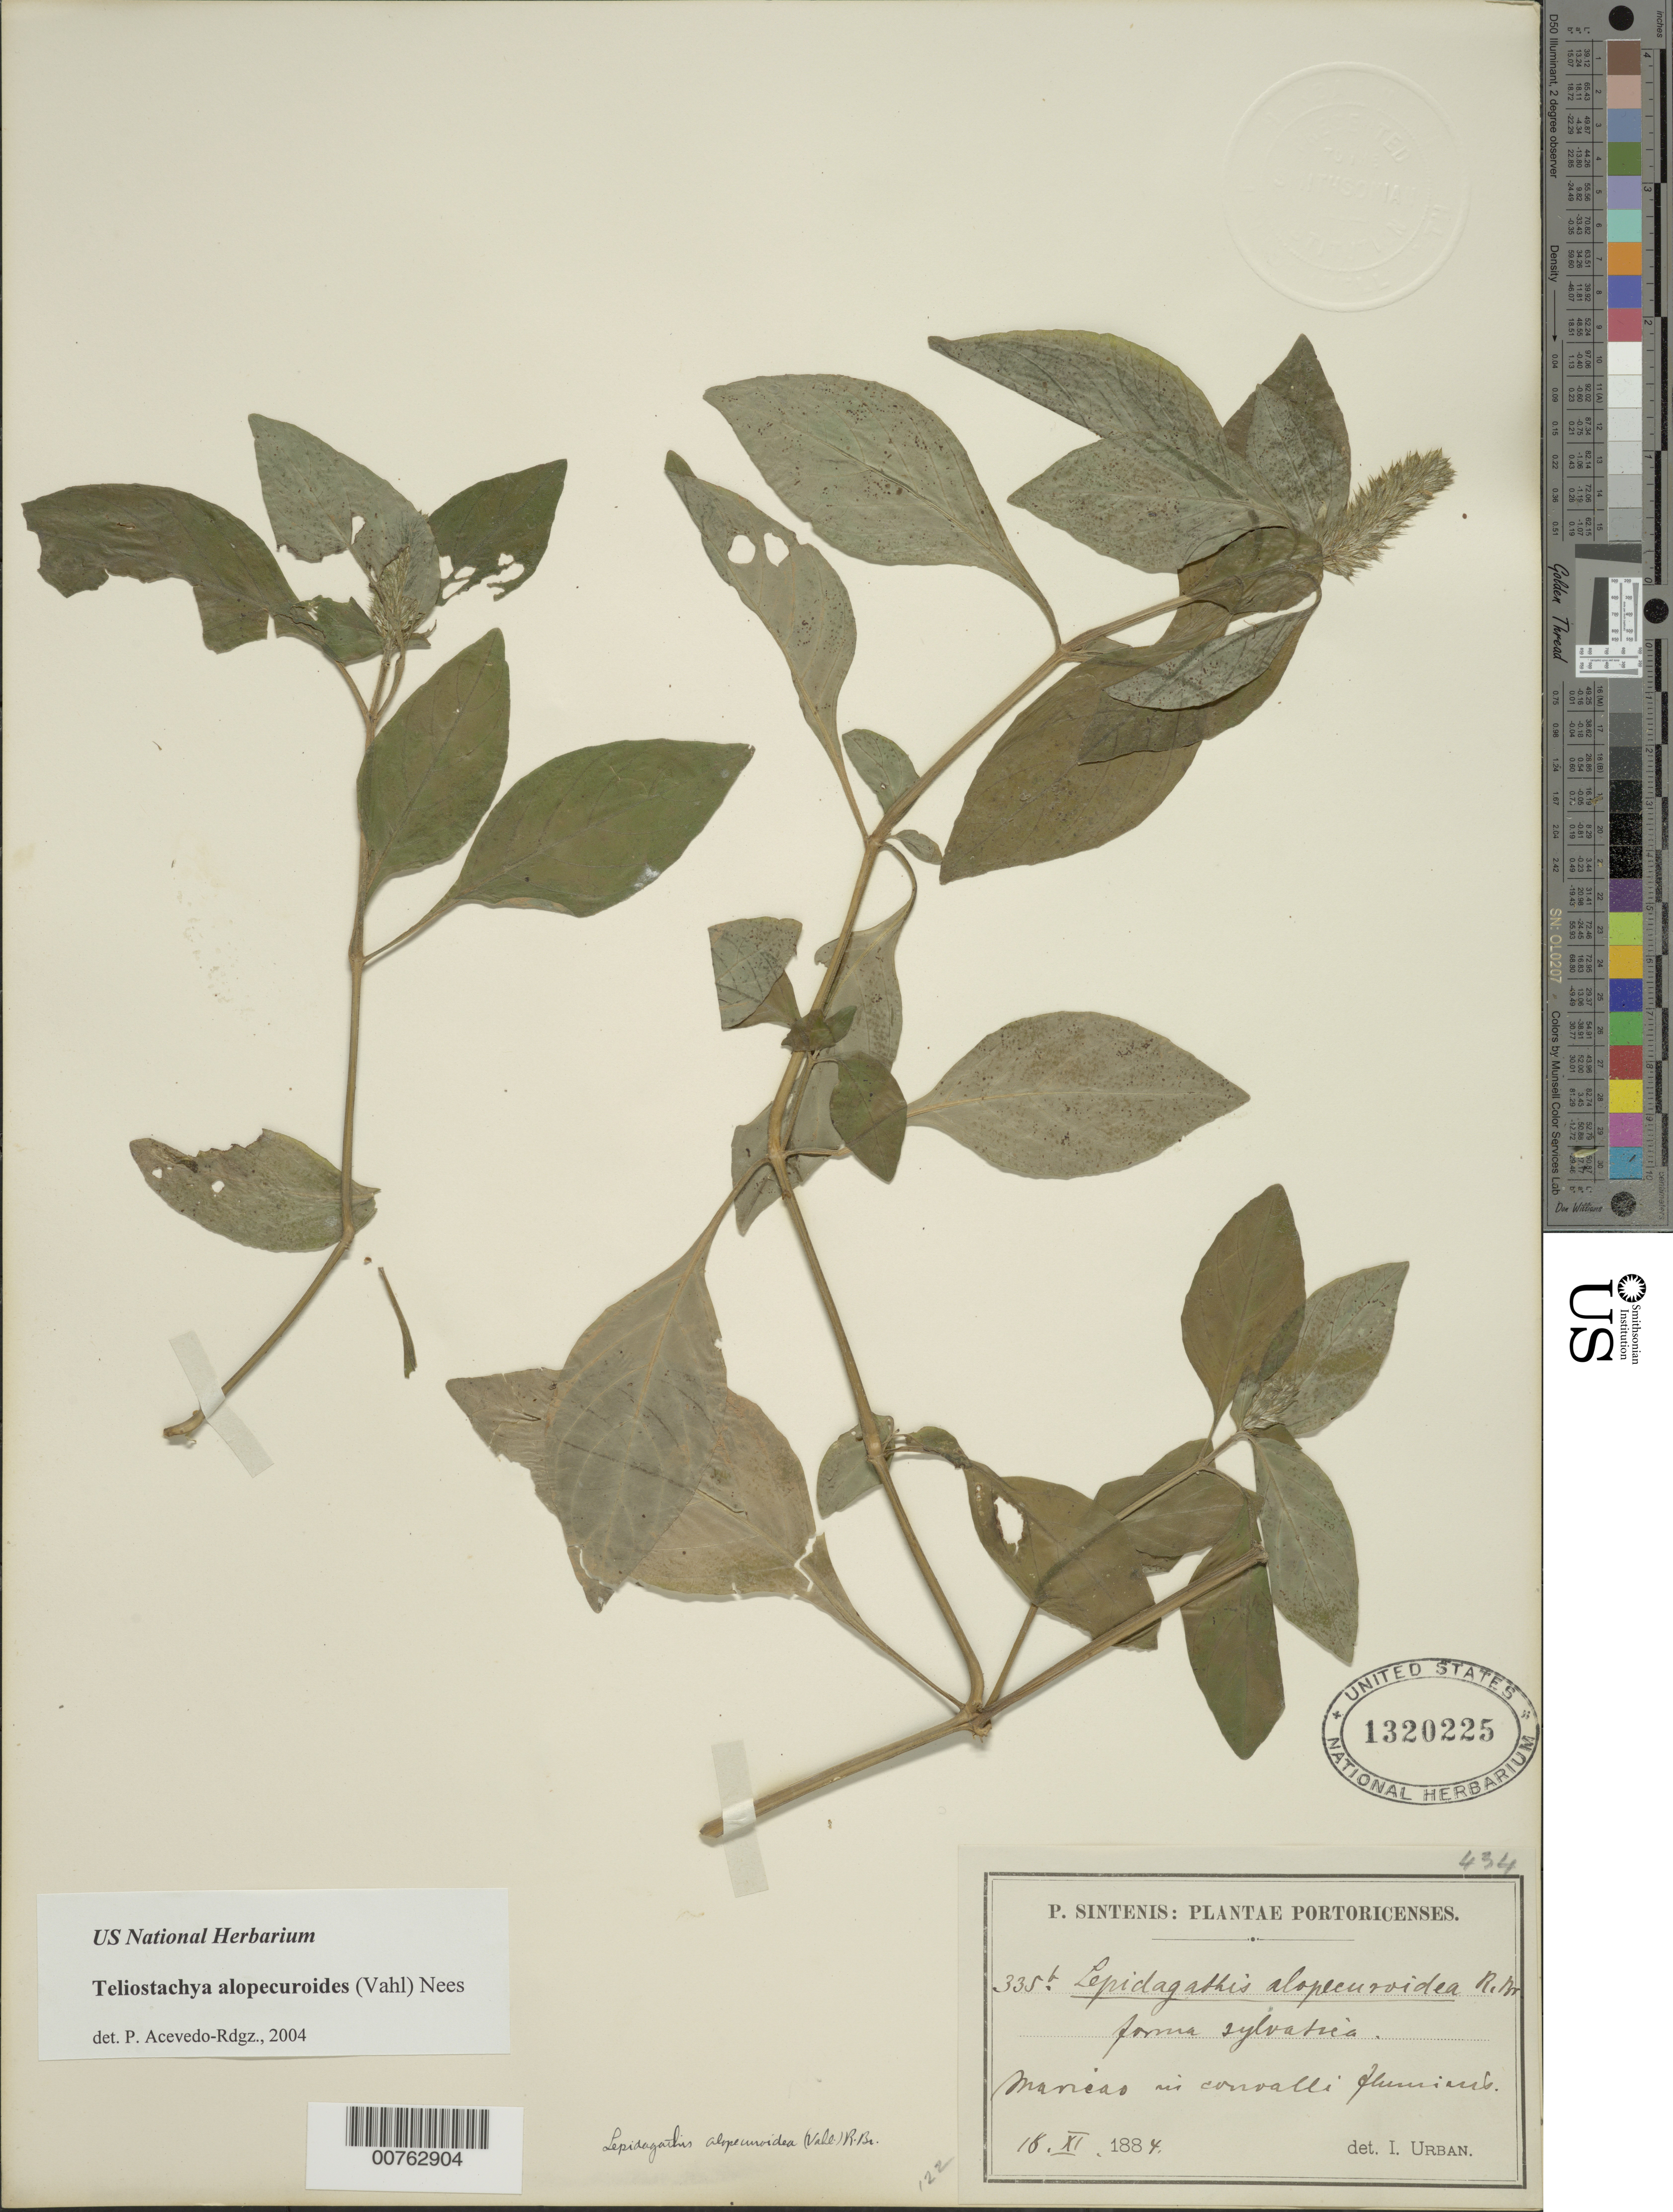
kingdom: Plantae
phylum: Tracheophyta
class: Magnoliopsida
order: Lamiales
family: Acanthaceae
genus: Teliostachya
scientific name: Teliostachya alopecuroidea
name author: (Vahl) Nees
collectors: P. Sintenis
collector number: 335b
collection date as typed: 18 Nov 1884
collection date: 1884-11-18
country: Puerto Rico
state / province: Maricao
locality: Maricao in convalli fluminis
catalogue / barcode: US 1320225